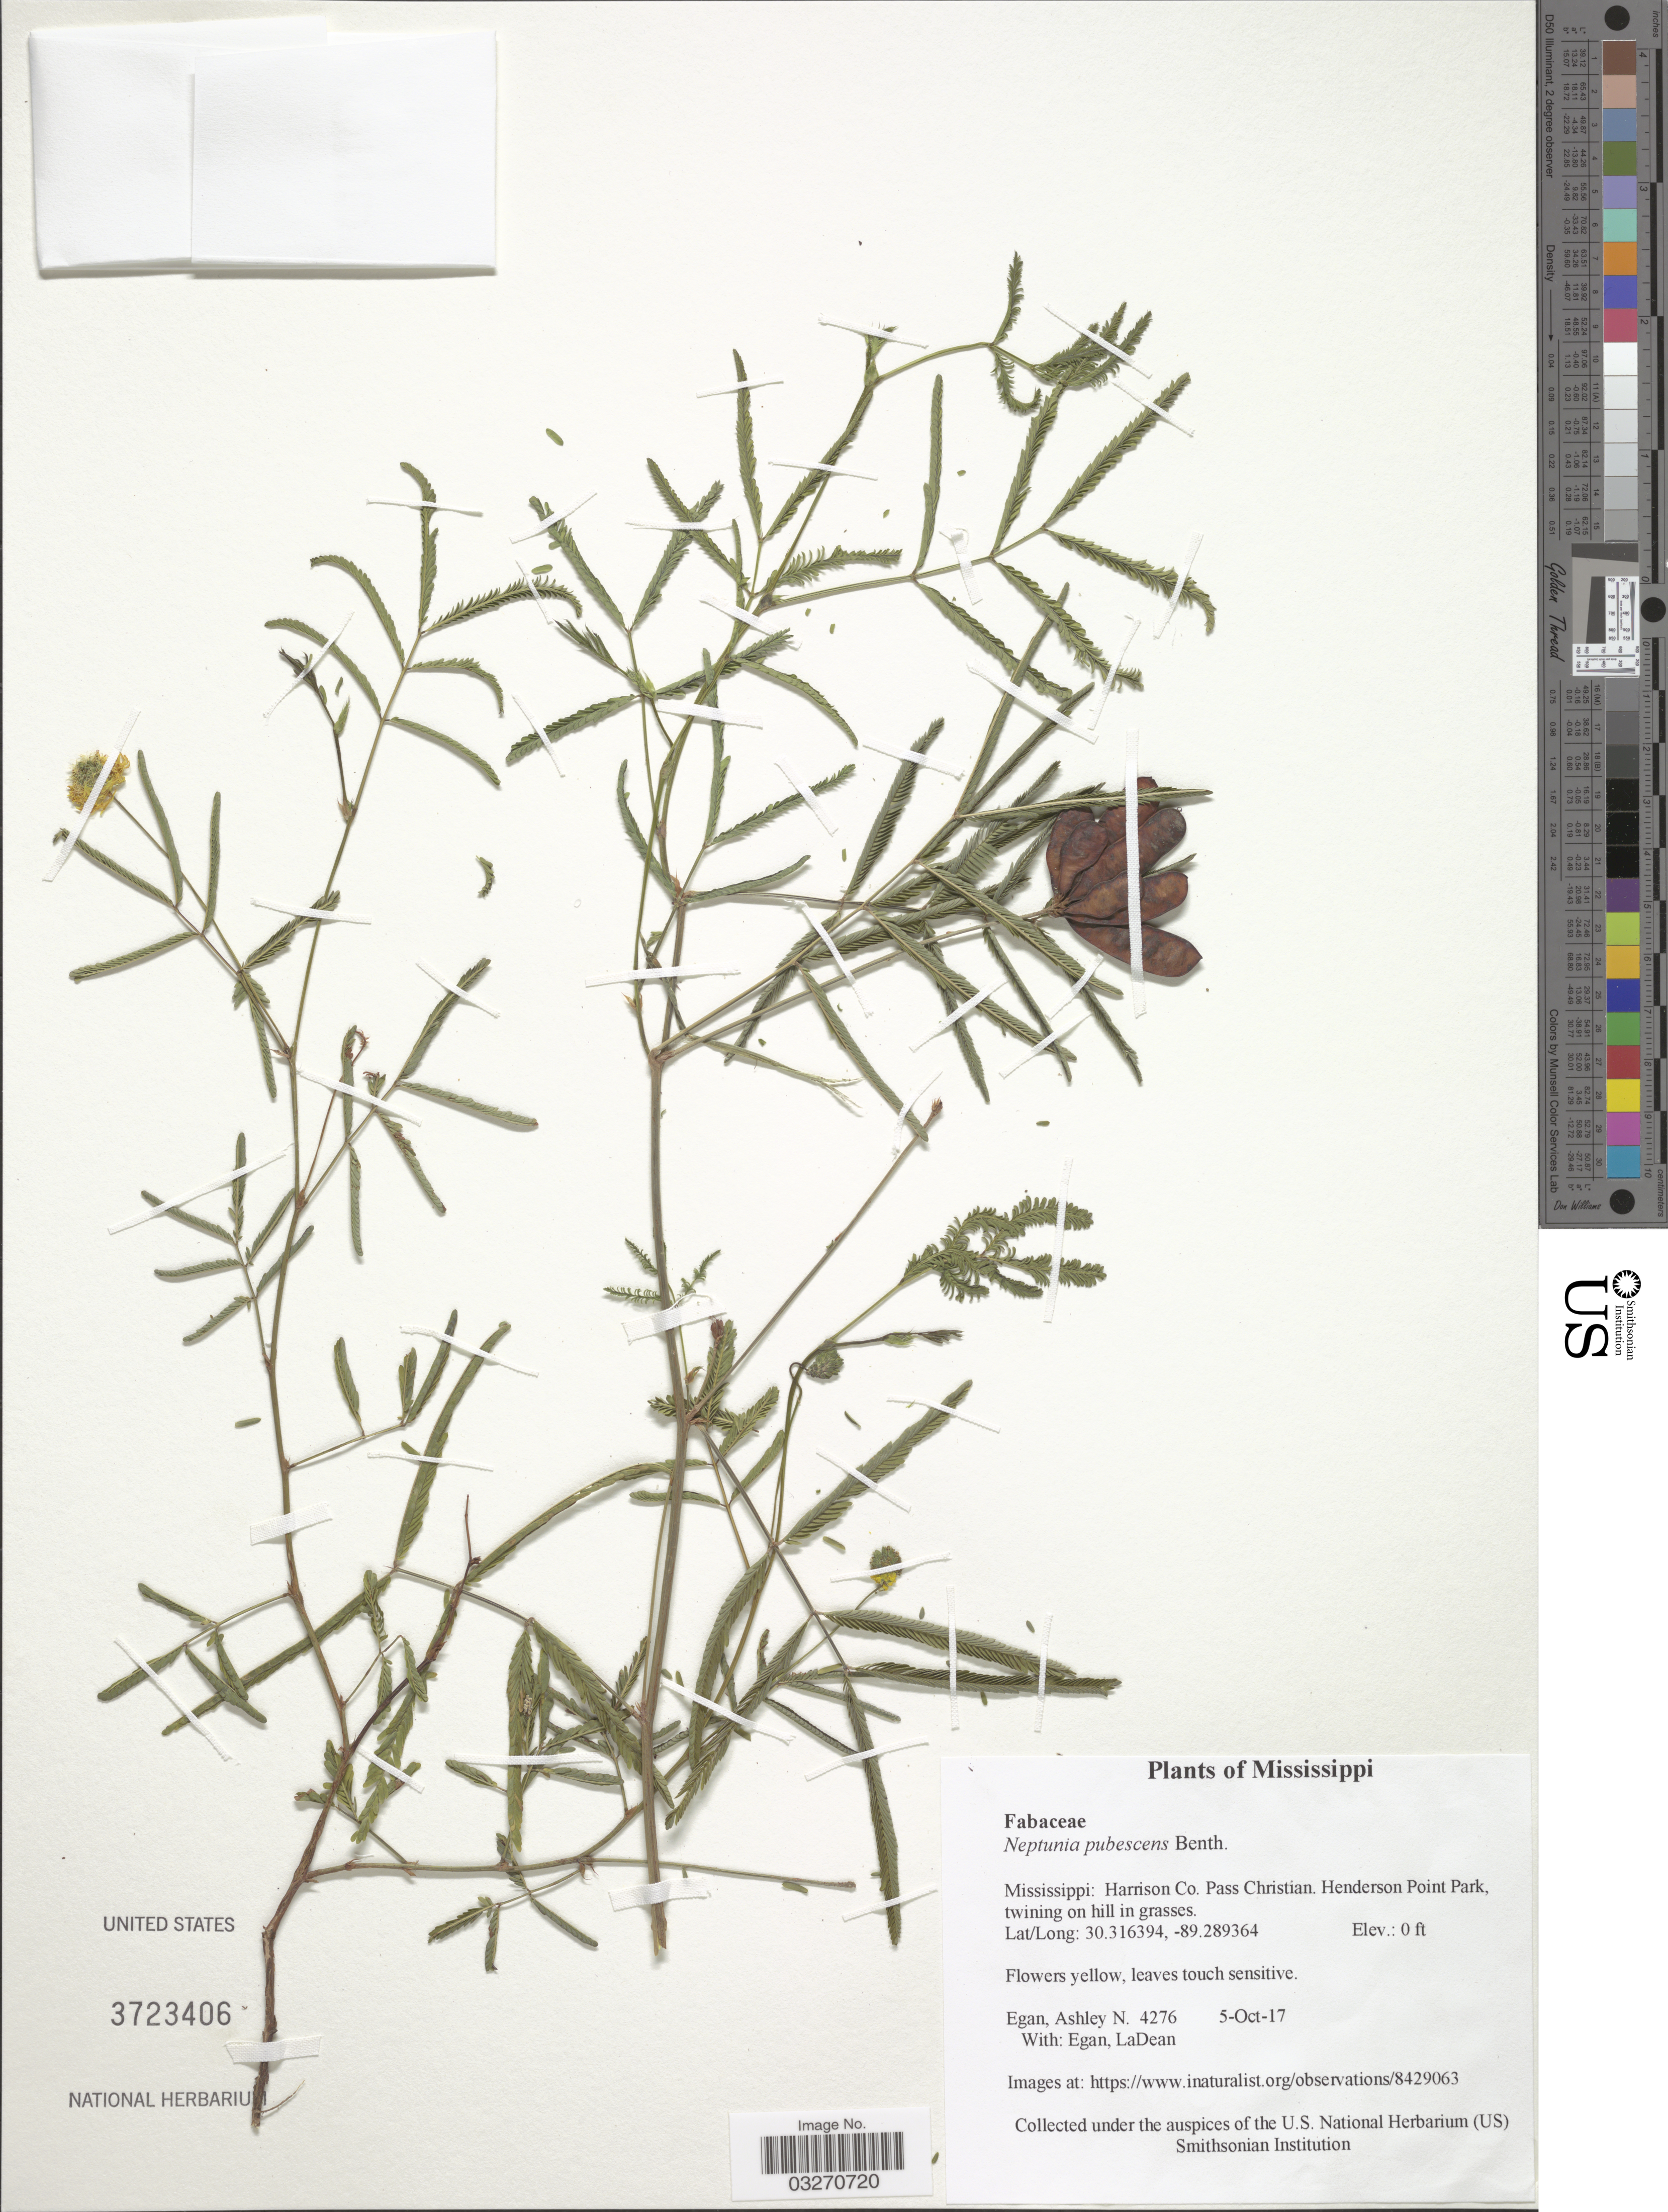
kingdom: Plantae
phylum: Tracheophyta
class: Magnoliopsida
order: Fabales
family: Fabaceae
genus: Neptunia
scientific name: Neptunia pubescens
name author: Benth.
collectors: A. N. Egan & L. Egan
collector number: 4276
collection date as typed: Transcribed d/m/y: 5/10/17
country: United States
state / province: Mississippi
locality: Harrison Co. Pass Christian. Henderson Point Park.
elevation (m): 0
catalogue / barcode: US 3723406